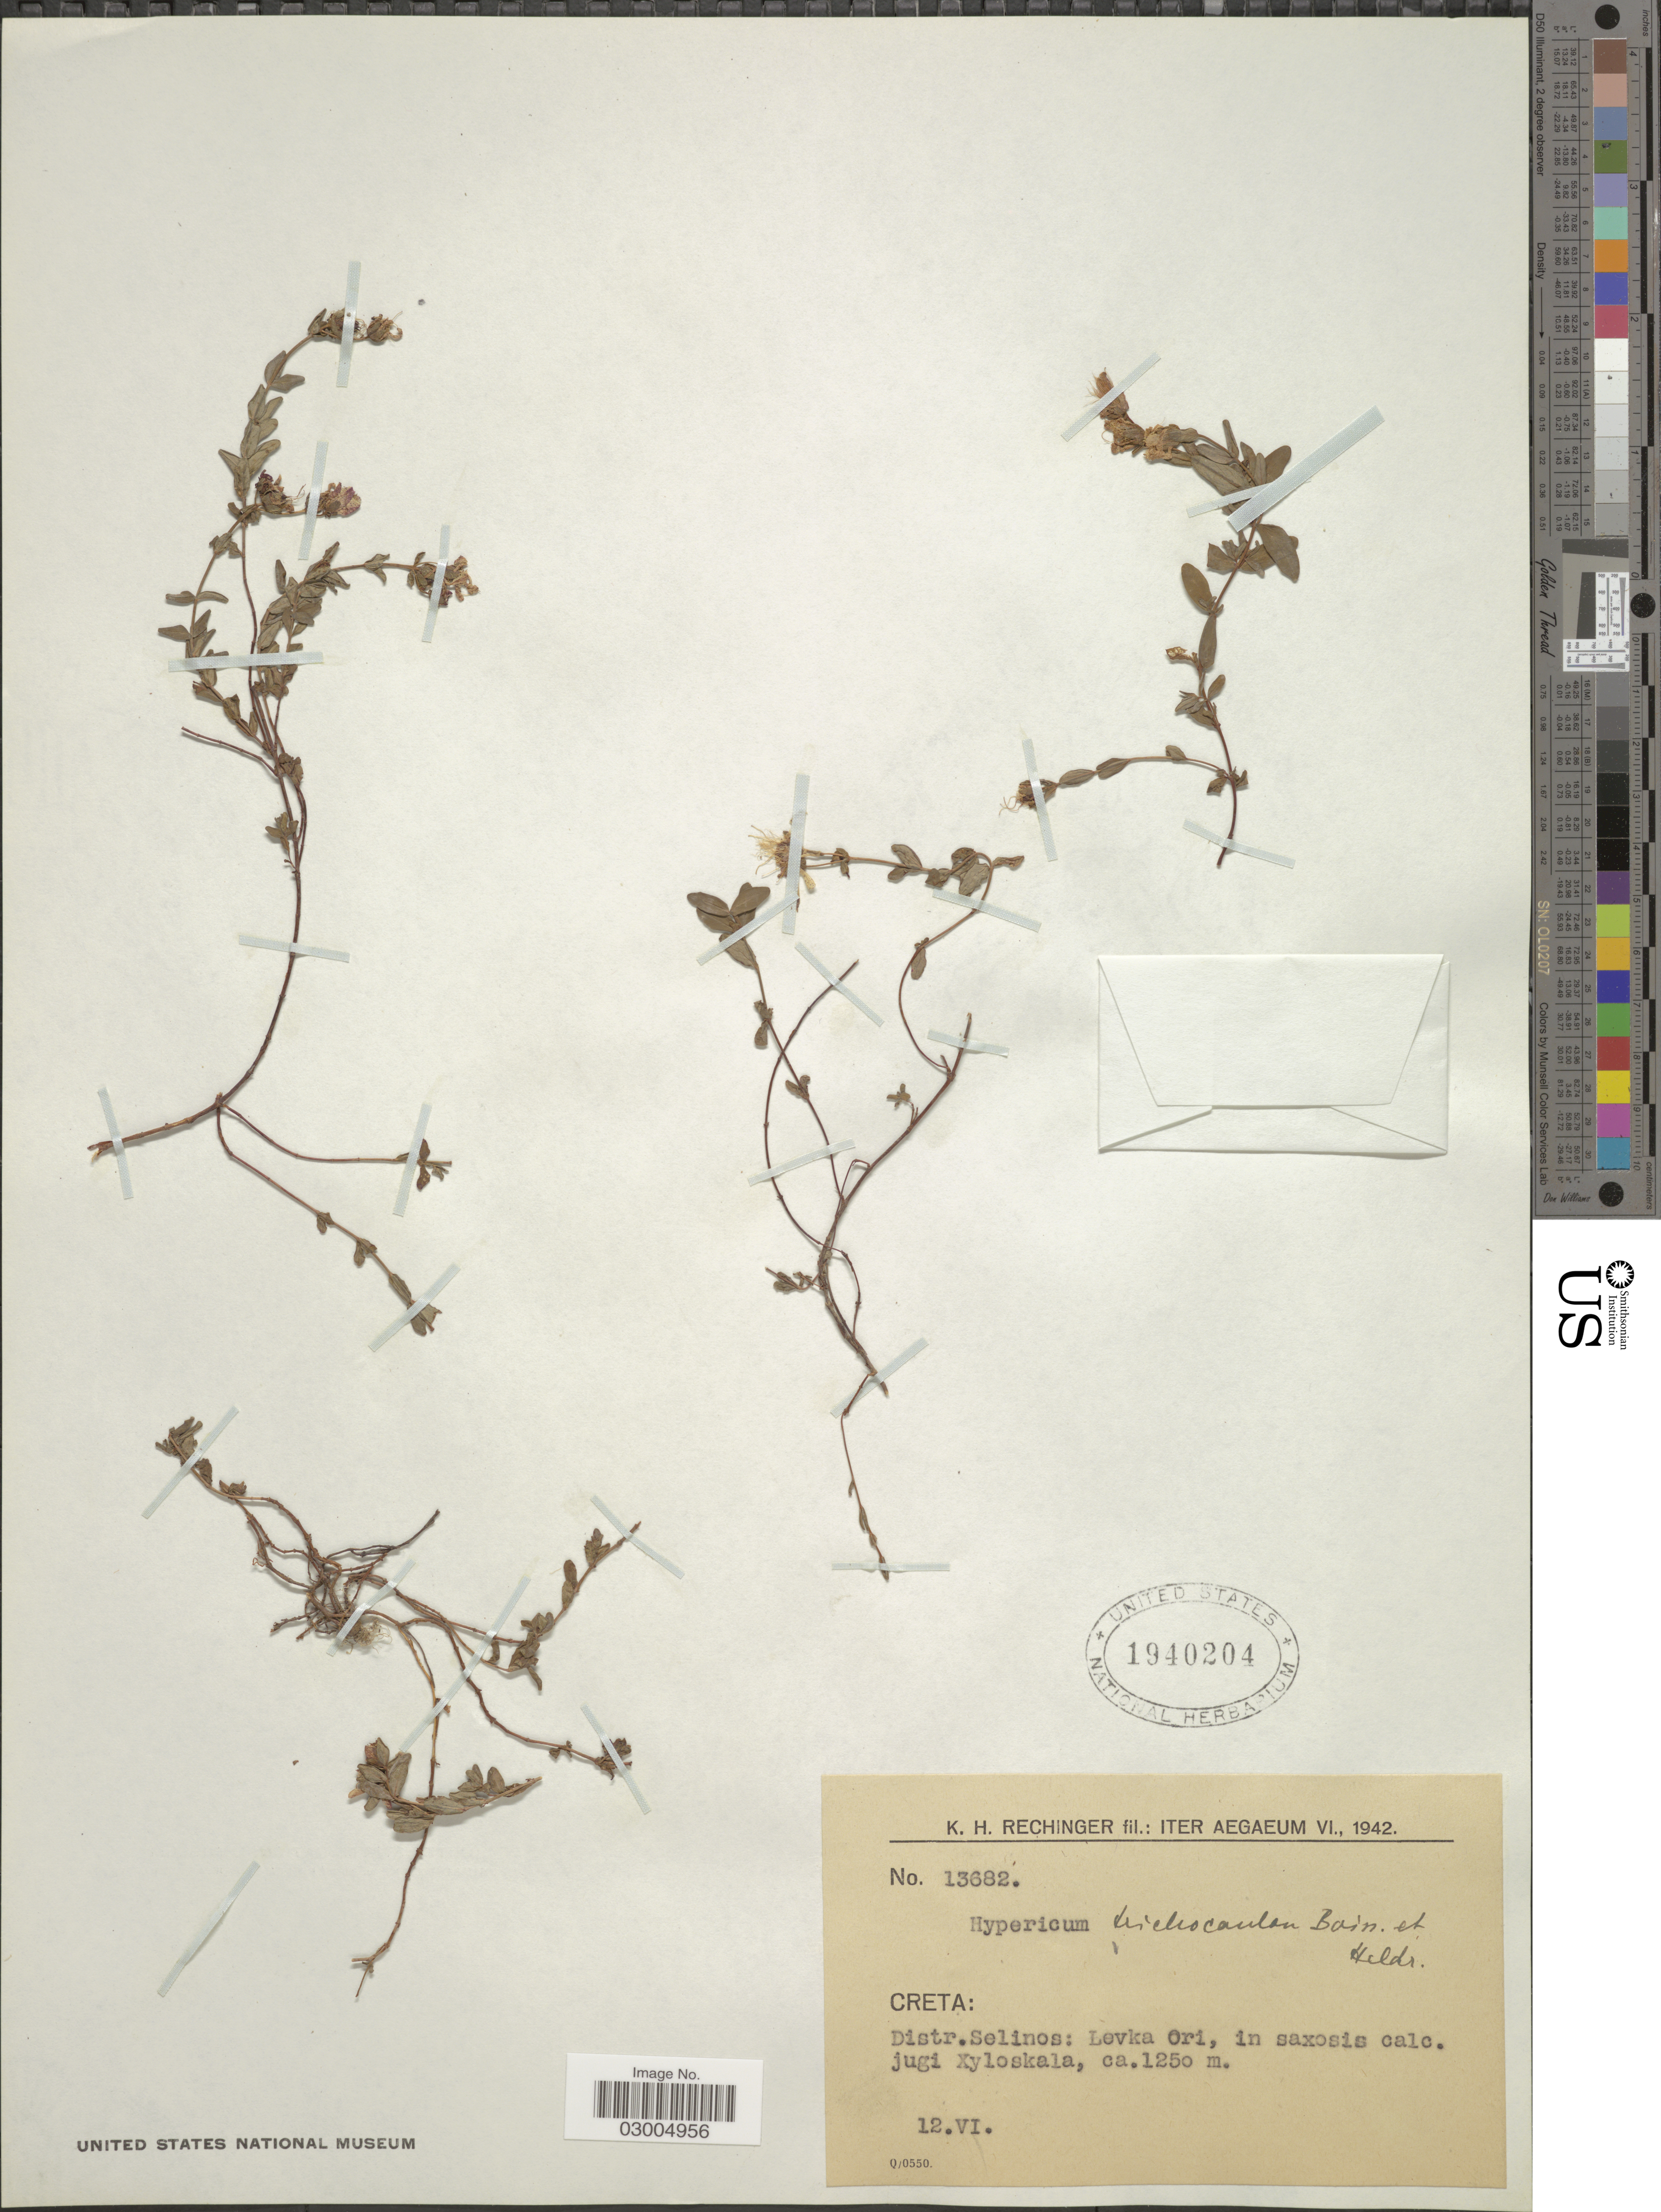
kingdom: Plantae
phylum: Tracheophyta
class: Magnoliopsida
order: Malpighiales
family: Hypericaceae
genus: Hypericum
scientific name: Hypericum trichocaulon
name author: Boiss. & Heldr.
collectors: K. H. Rechinger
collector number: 13682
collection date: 1942-06-12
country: Greece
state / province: Crete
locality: Creta: Distr. Selinos: Levka Ori, in saxonis calc. jugi Xyloskala.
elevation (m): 1250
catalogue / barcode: US 1940204